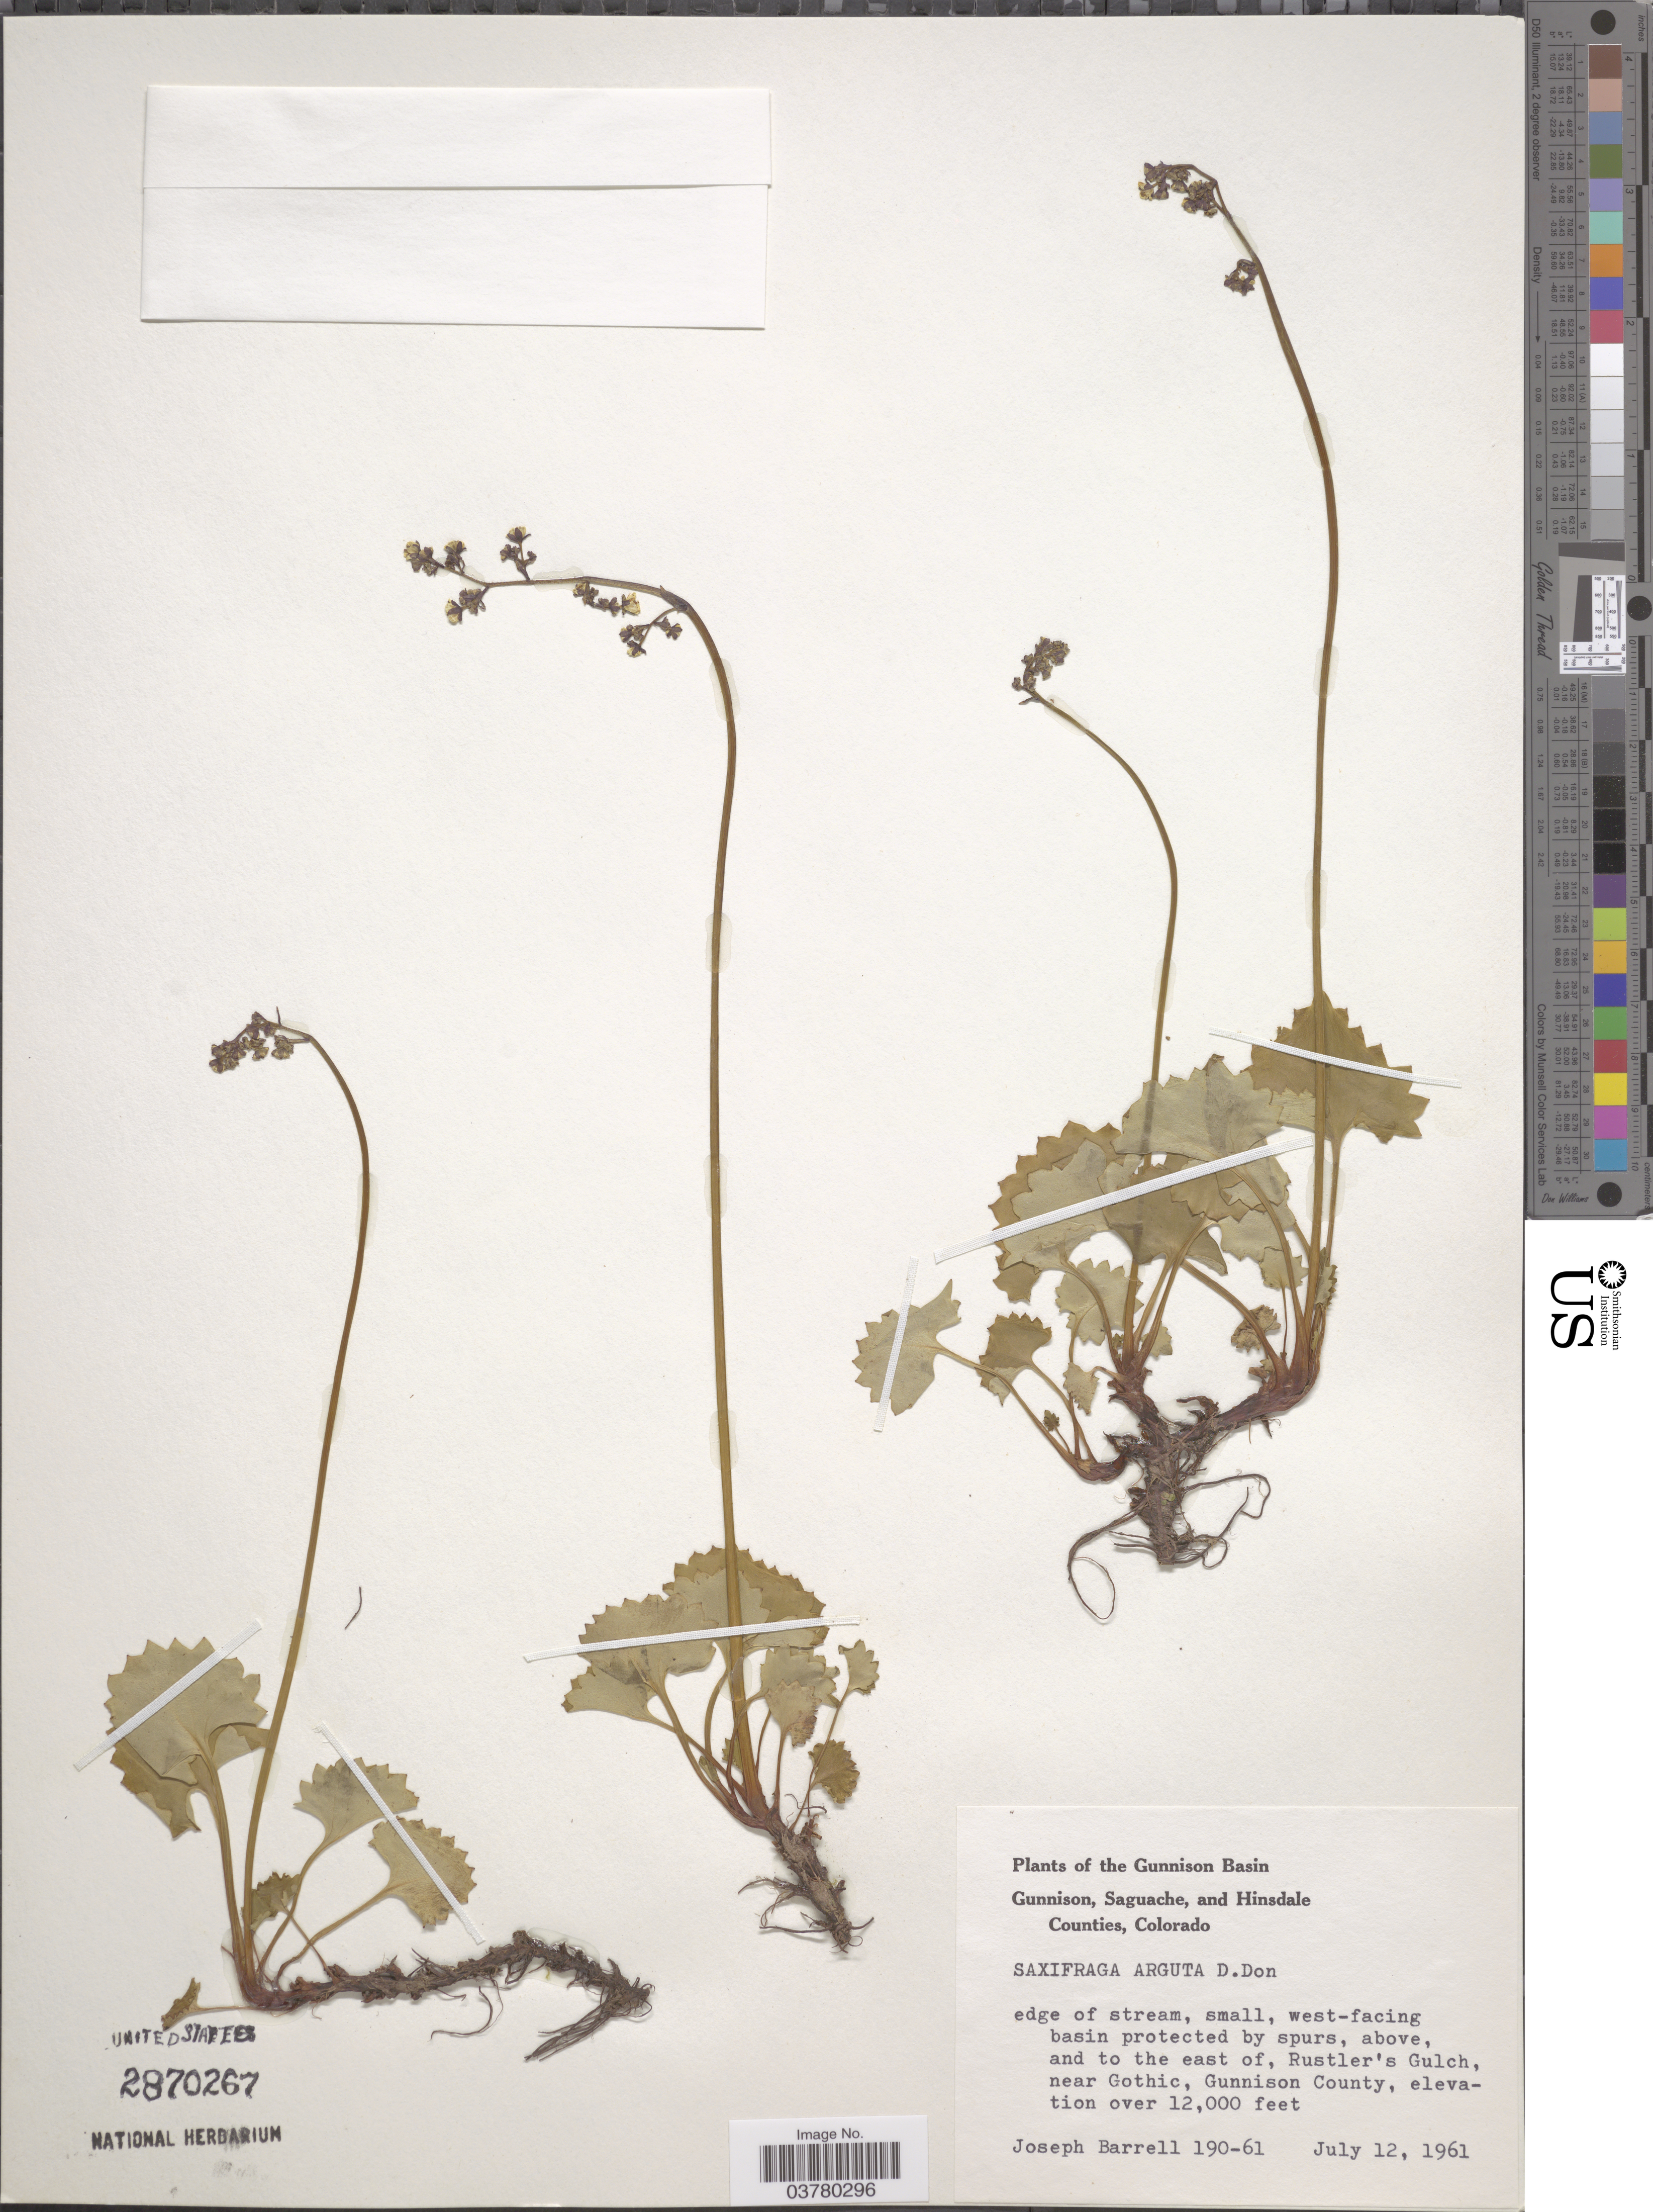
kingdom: Plantae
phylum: Tracheophyta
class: Magnoliopsida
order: Saxifragales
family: Saxifragaceae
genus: Micranthes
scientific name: Micranthes odontoloma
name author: (Piper) A. Heller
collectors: J. Barrell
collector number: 190-61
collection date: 1961-07-12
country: United States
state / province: Colorado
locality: The Gunnison Basin. Edge of stream, small, west-facing basin protected by spurs, above, and to the east of, Rustler's Gulch, near Gothic, Gunnison County.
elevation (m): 3658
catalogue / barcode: US 2870267